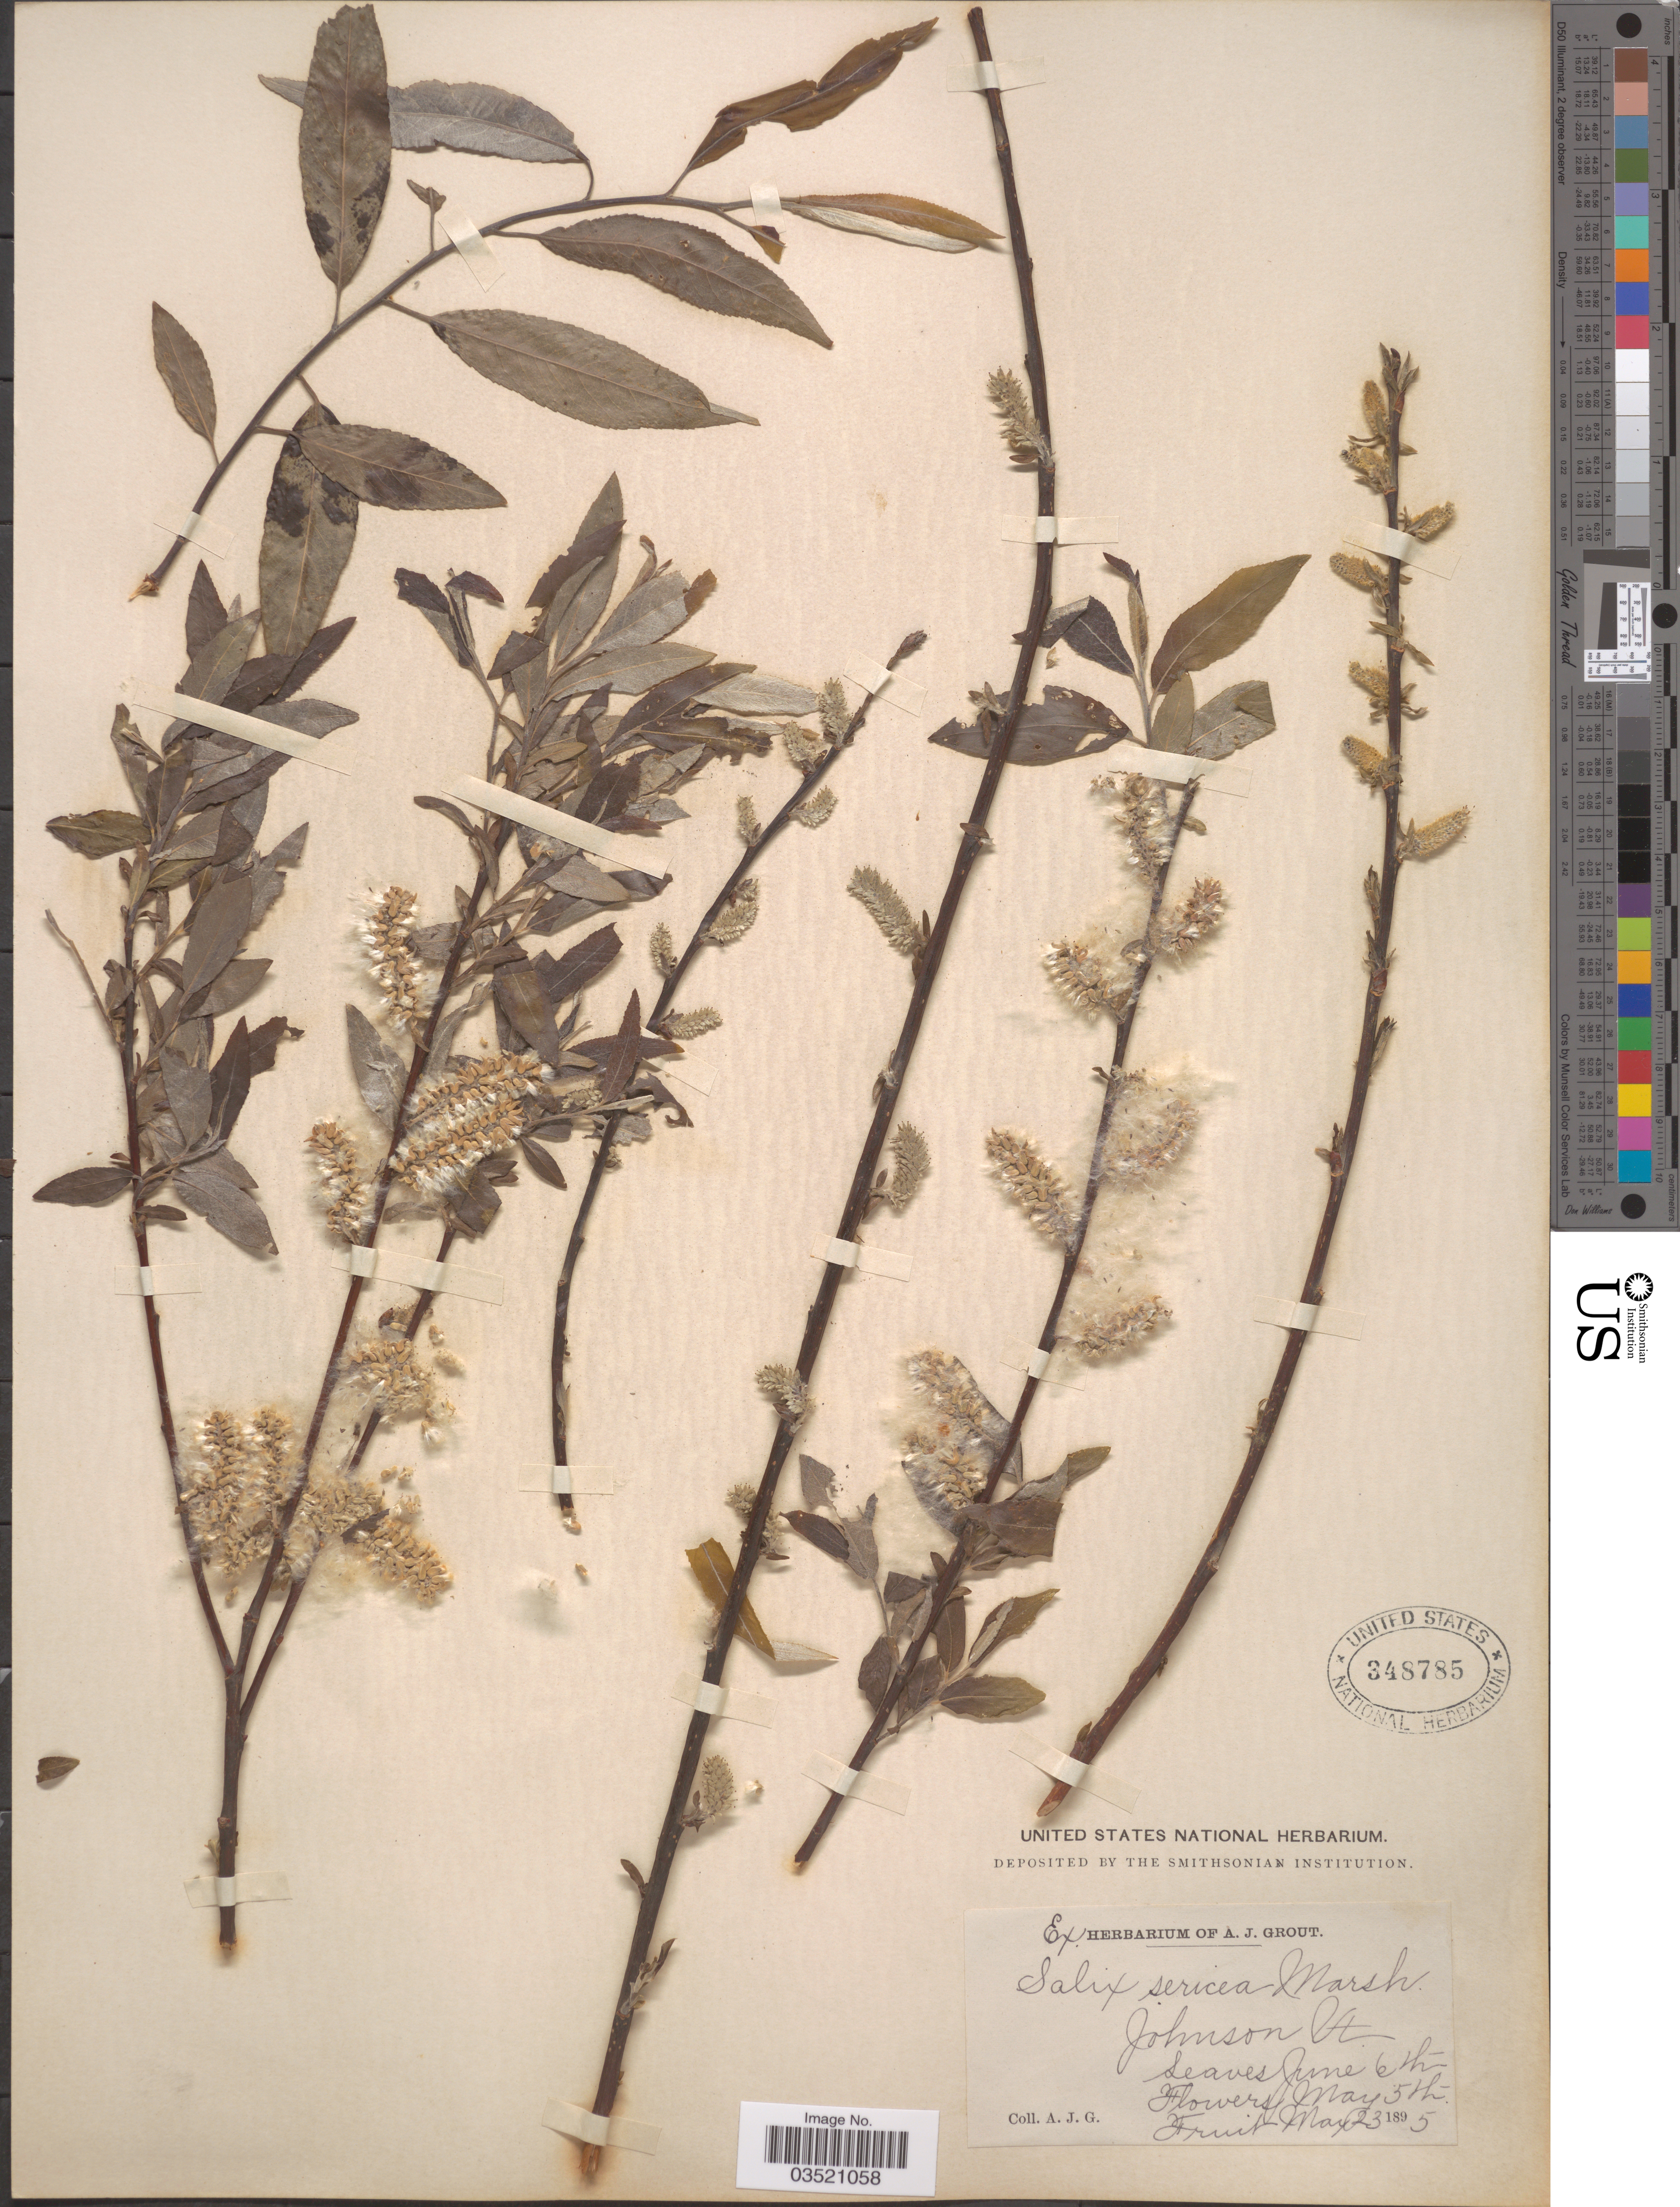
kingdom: Plantae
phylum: Tracheophyta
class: Magnoliopsida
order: Malpighiales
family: Salicaceae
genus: Salix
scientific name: Salix sericea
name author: Marshall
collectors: A. J. Grout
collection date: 1895-05-05/1895-05-23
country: United States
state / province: Vermont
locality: Johnson.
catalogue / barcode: US 348785